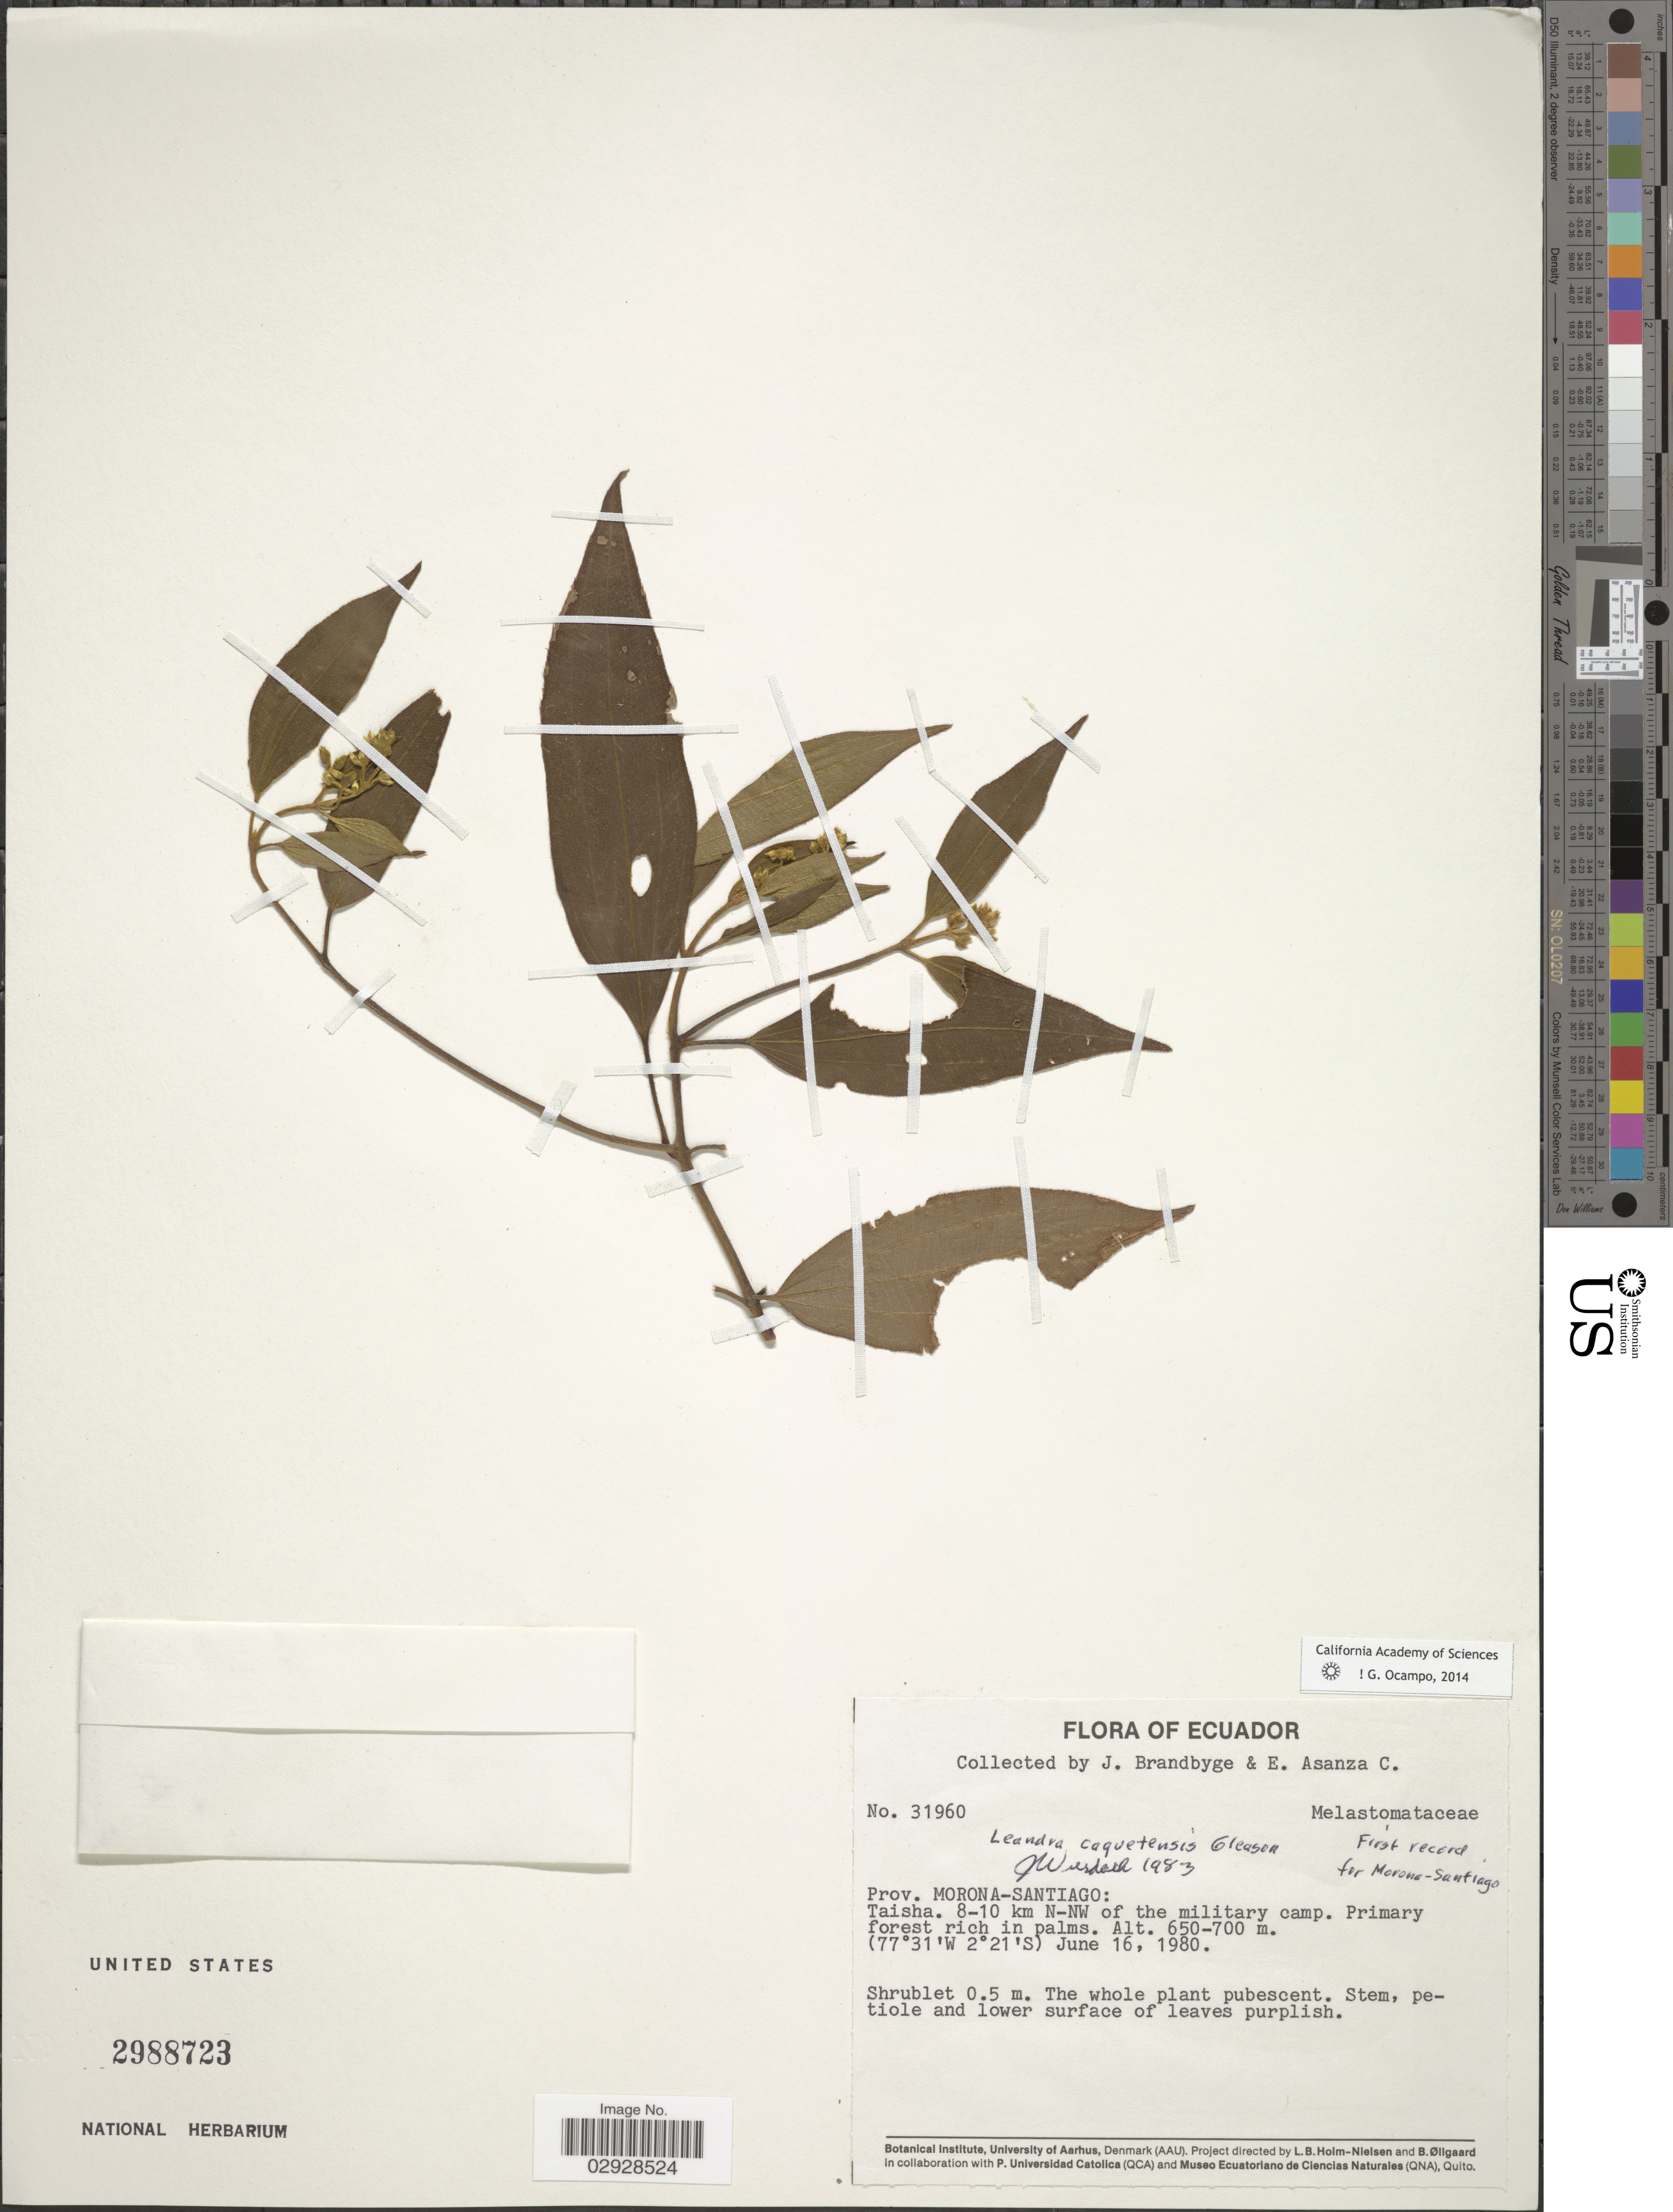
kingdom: Plantae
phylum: Tracheophyta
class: Magnoliopsida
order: Myrtales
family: Melastomataceae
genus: Leandra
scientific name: Leandra caquetensis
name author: Gleason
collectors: J. Brandbyge & E. Asanza C.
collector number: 31960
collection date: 1980-06-16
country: Ecuador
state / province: Morona-Santiago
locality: Taisha. 8-10 km N-NW of the military camp.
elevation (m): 650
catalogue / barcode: US 2988723